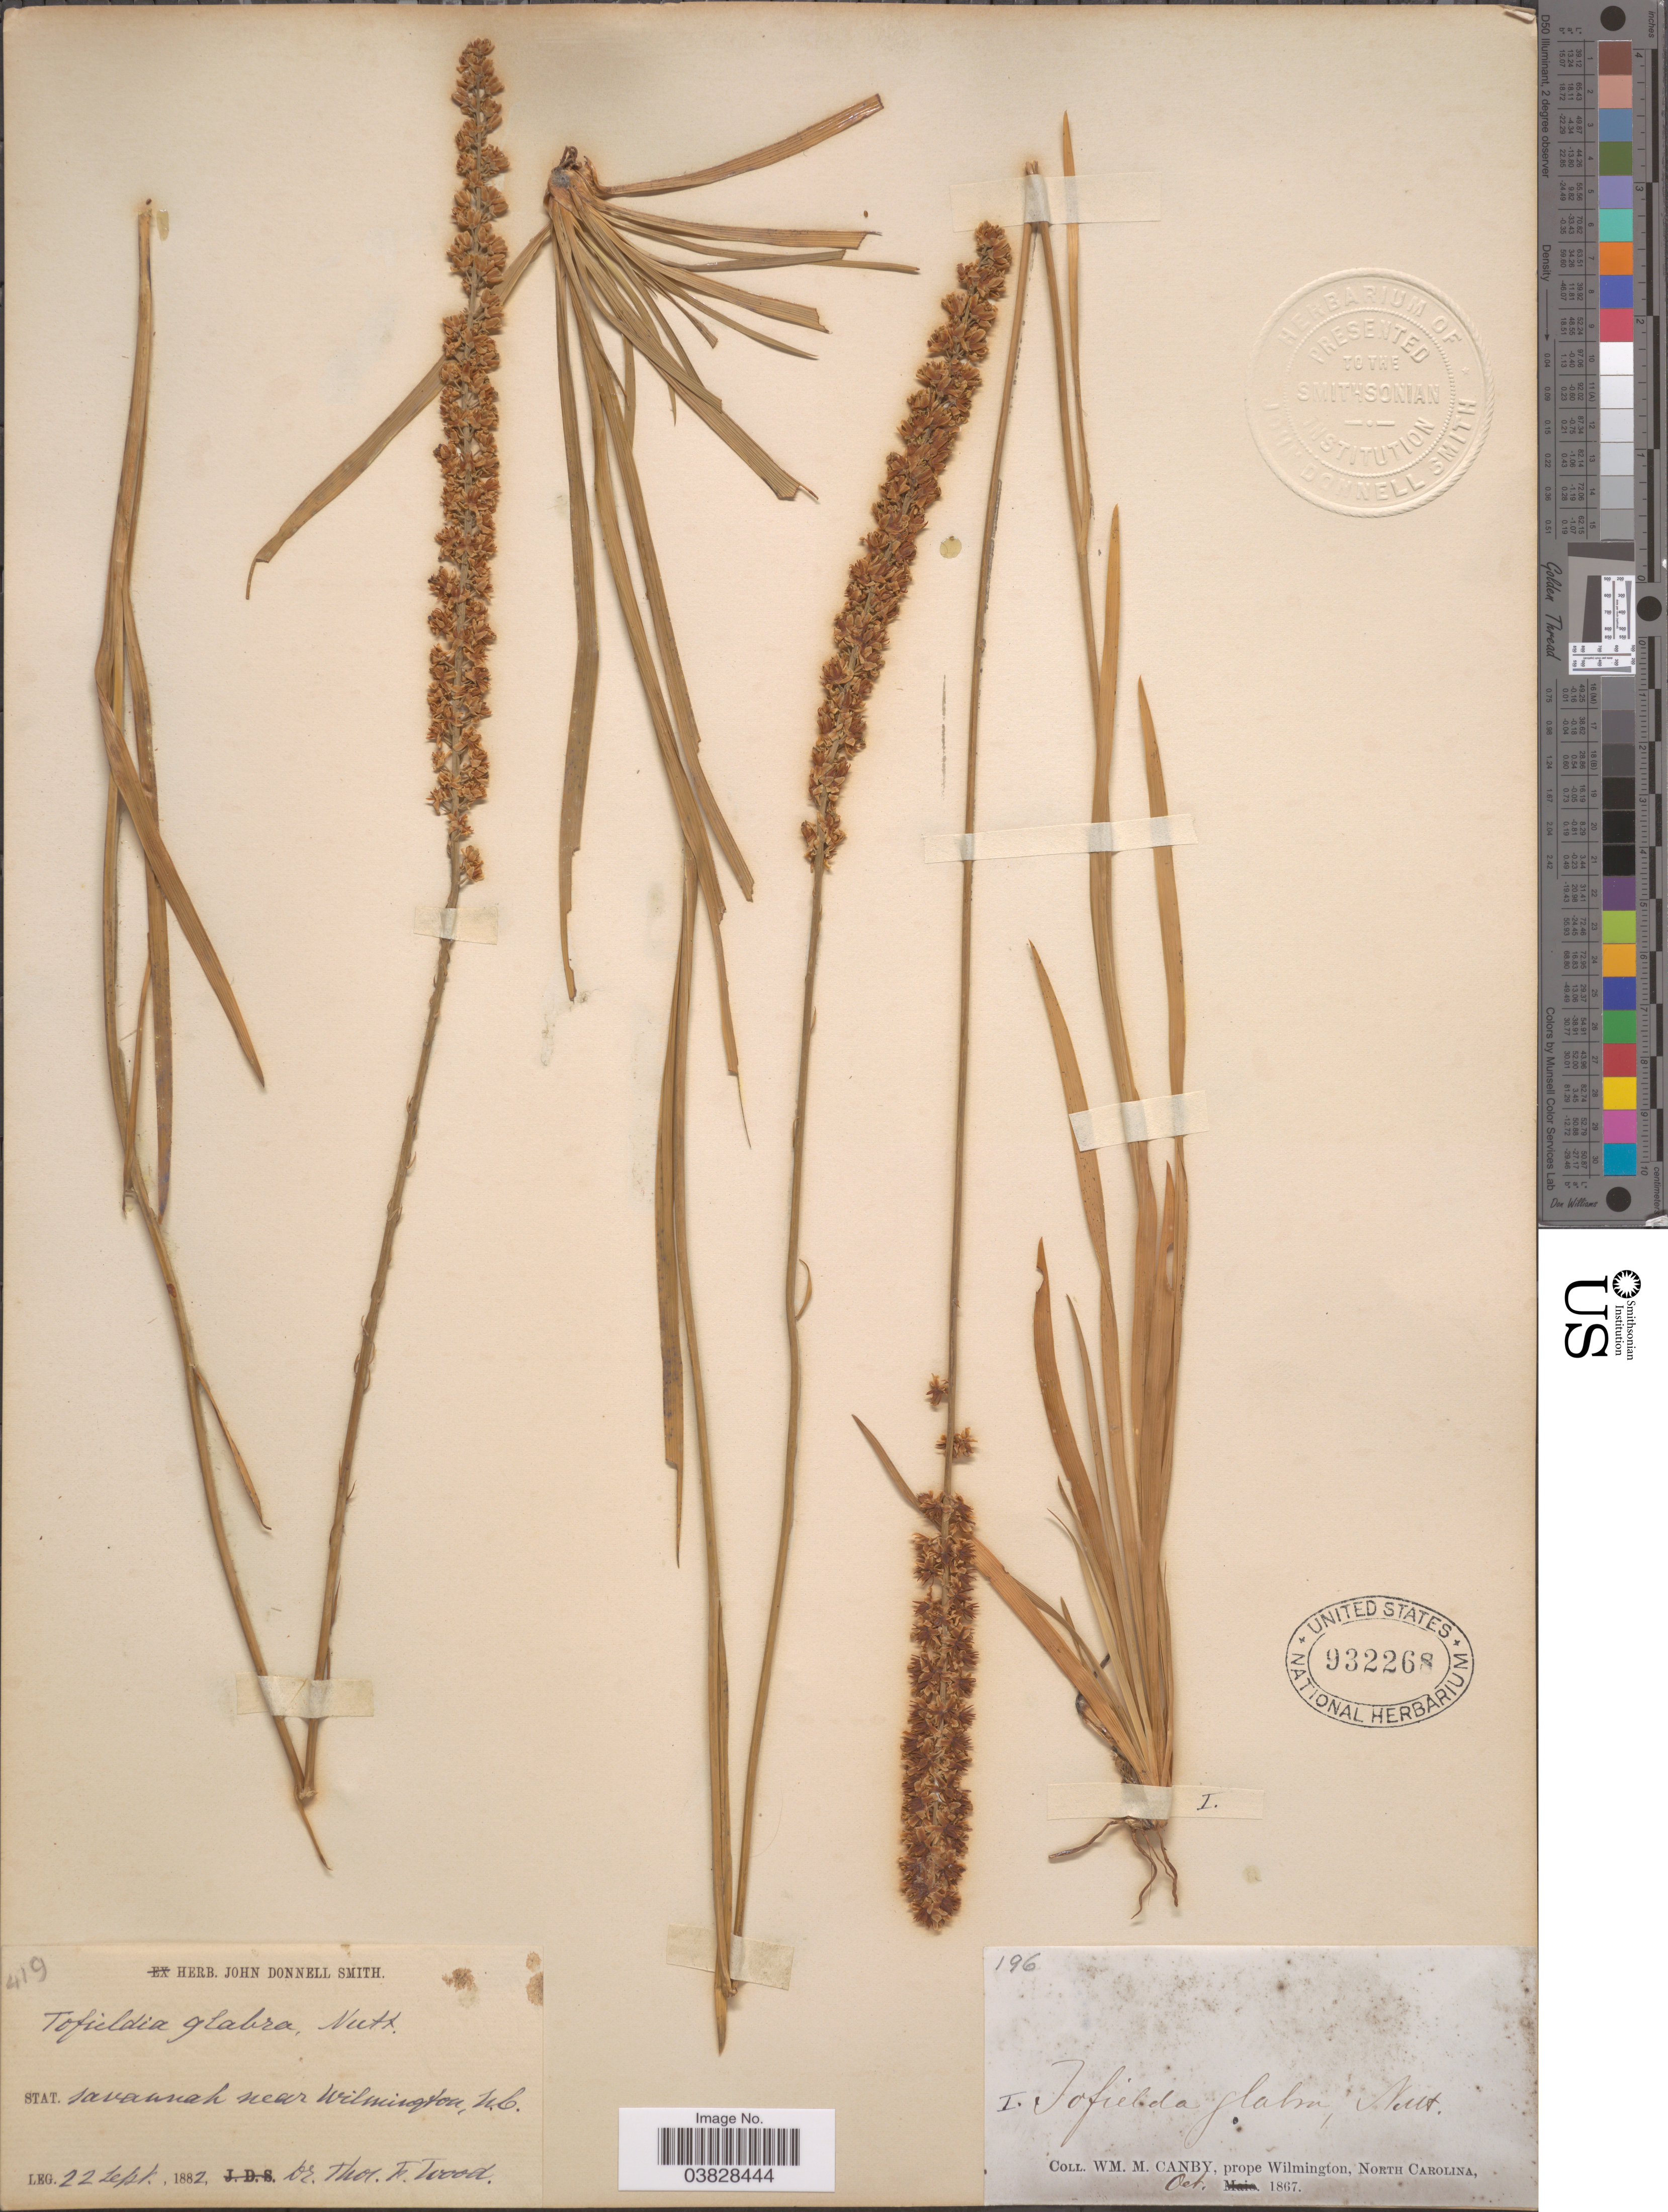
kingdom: Plantae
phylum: Tracheophyta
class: Liliopsida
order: Alismatales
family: Tofieldiaceae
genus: Tofieldia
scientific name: Tofieldia glabra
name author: Nutt.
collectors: T. F. Wood & W. M. Canby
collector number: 419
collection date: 1867-10/1882-09-22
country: United States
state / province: North Carolina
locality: Stat. Savannah near Wilmington.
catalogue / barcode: US 932268